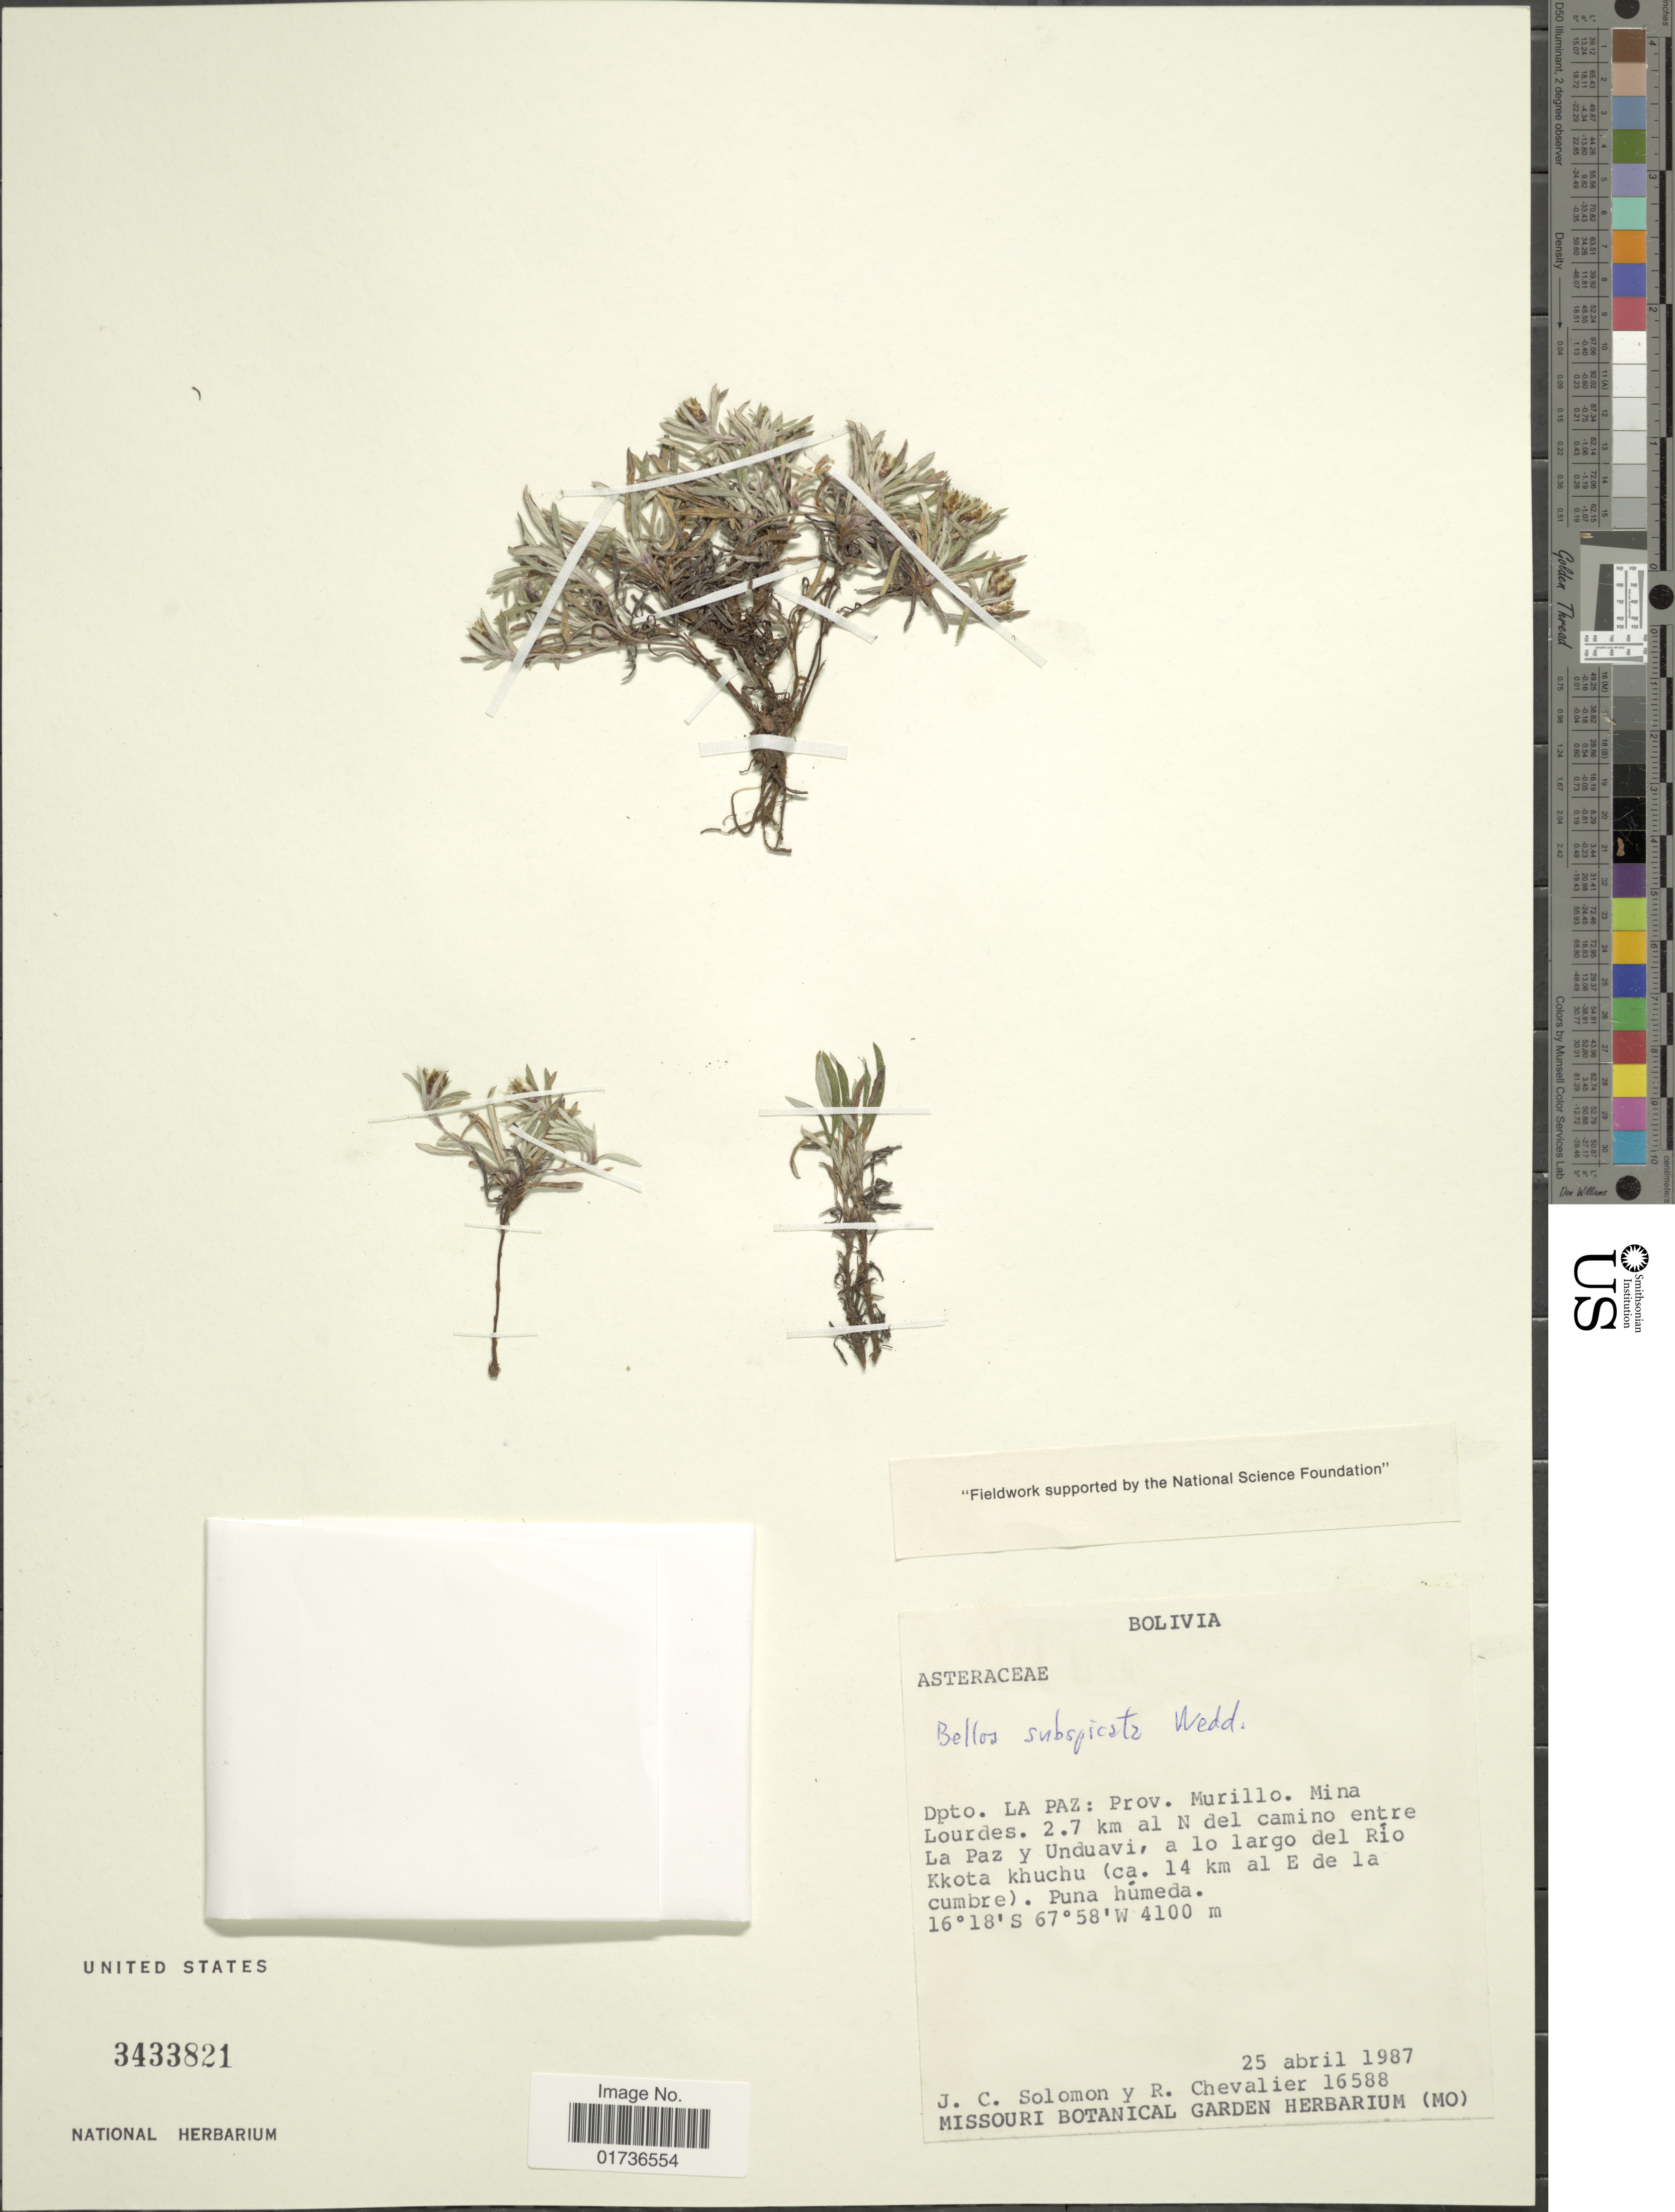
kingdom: Plantae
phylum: Tracheophyta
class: Magnoliopsida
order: Asterales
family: Asteraceae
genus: Mniodes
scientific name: Mniodes subspicata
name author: (Wedd.) S.E. Freire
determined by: Dillon, M. O.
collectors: J. C. Solomon & R. C. Chevalier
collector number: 16588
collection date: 1987-04-25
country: Bolivia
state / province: La Paz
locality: Dpto La Paz: Prov. Murillo. Mina Lourdes. 2.7 km al N del camino entre La Paz y Unduavi, a lo largo del Río Kkota khuchu (ca. 14 km al E de la cumbre)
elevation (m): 4100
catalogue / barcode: US 3433821